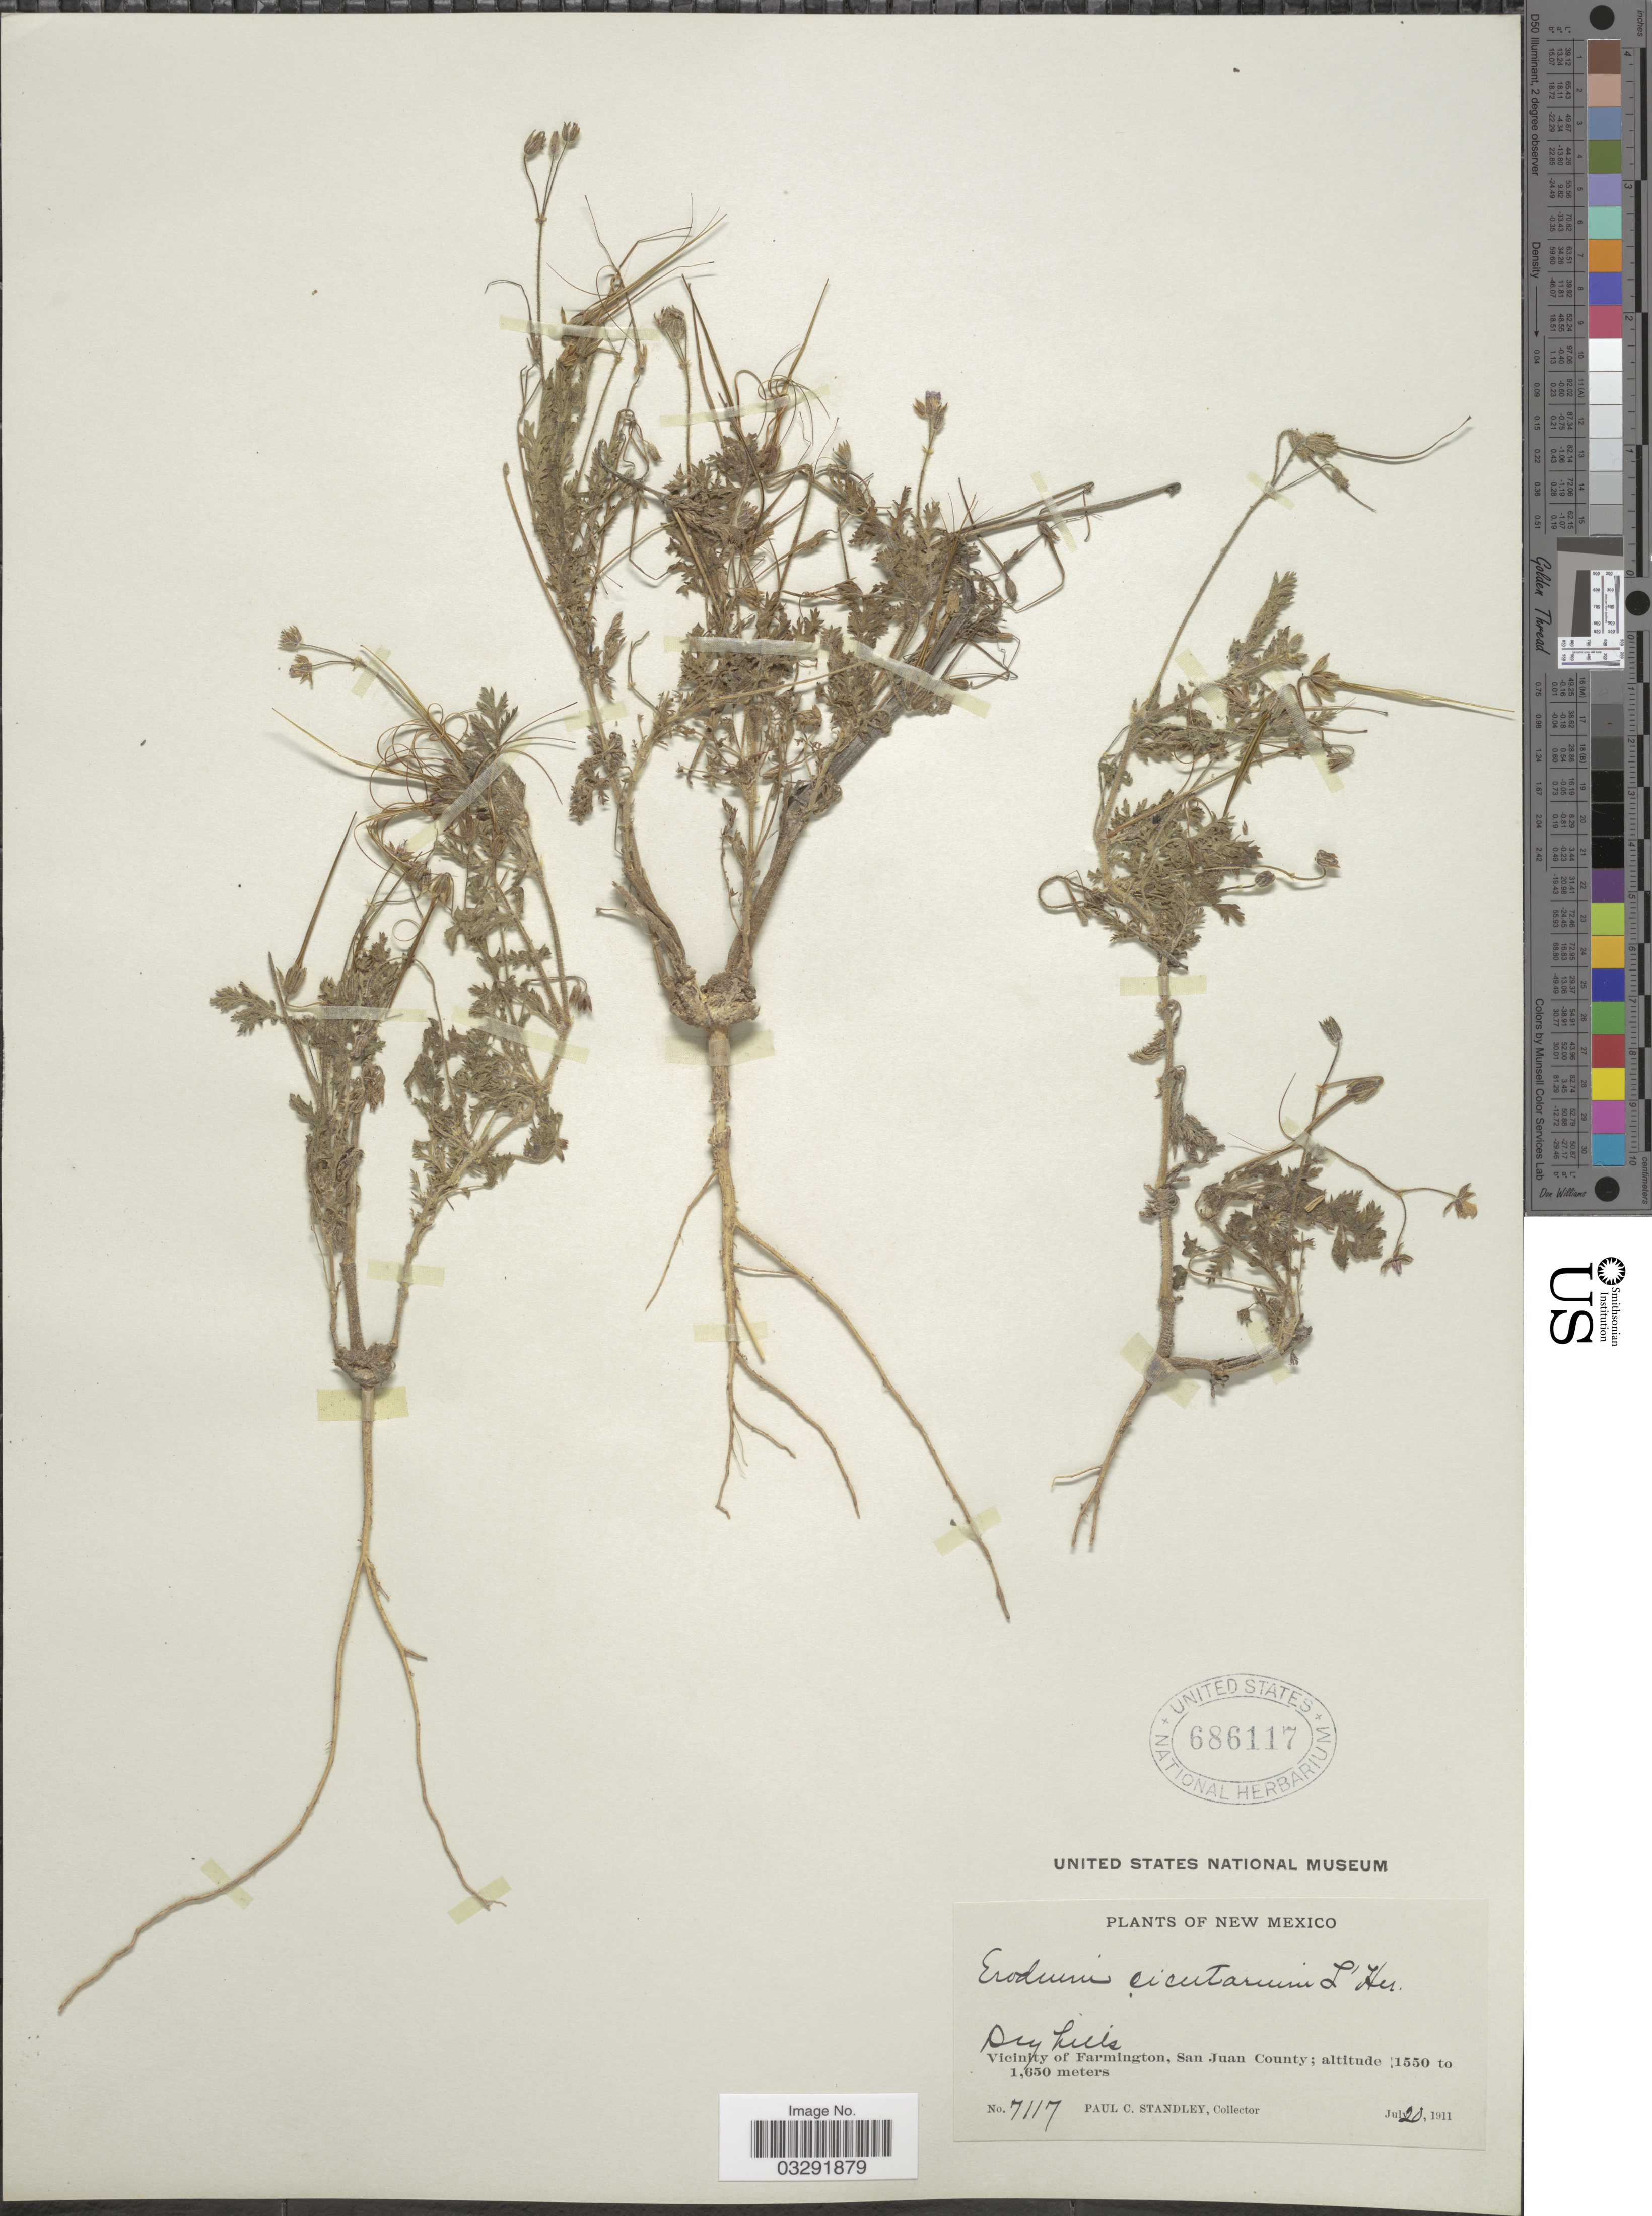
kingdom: Plantae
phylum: Tracheophyta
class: Magnoliopsida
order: Geraniales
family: Geraniaceae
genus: Erodium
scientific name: Erodium cicutarium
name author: (L.) L'Hér.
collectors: P. C. Standley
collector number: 7117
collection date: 1911-07-20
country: United States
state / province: New Mexico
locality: Vicinity of Farmington, San Juan County.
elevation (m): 1550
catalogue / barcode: US 686117